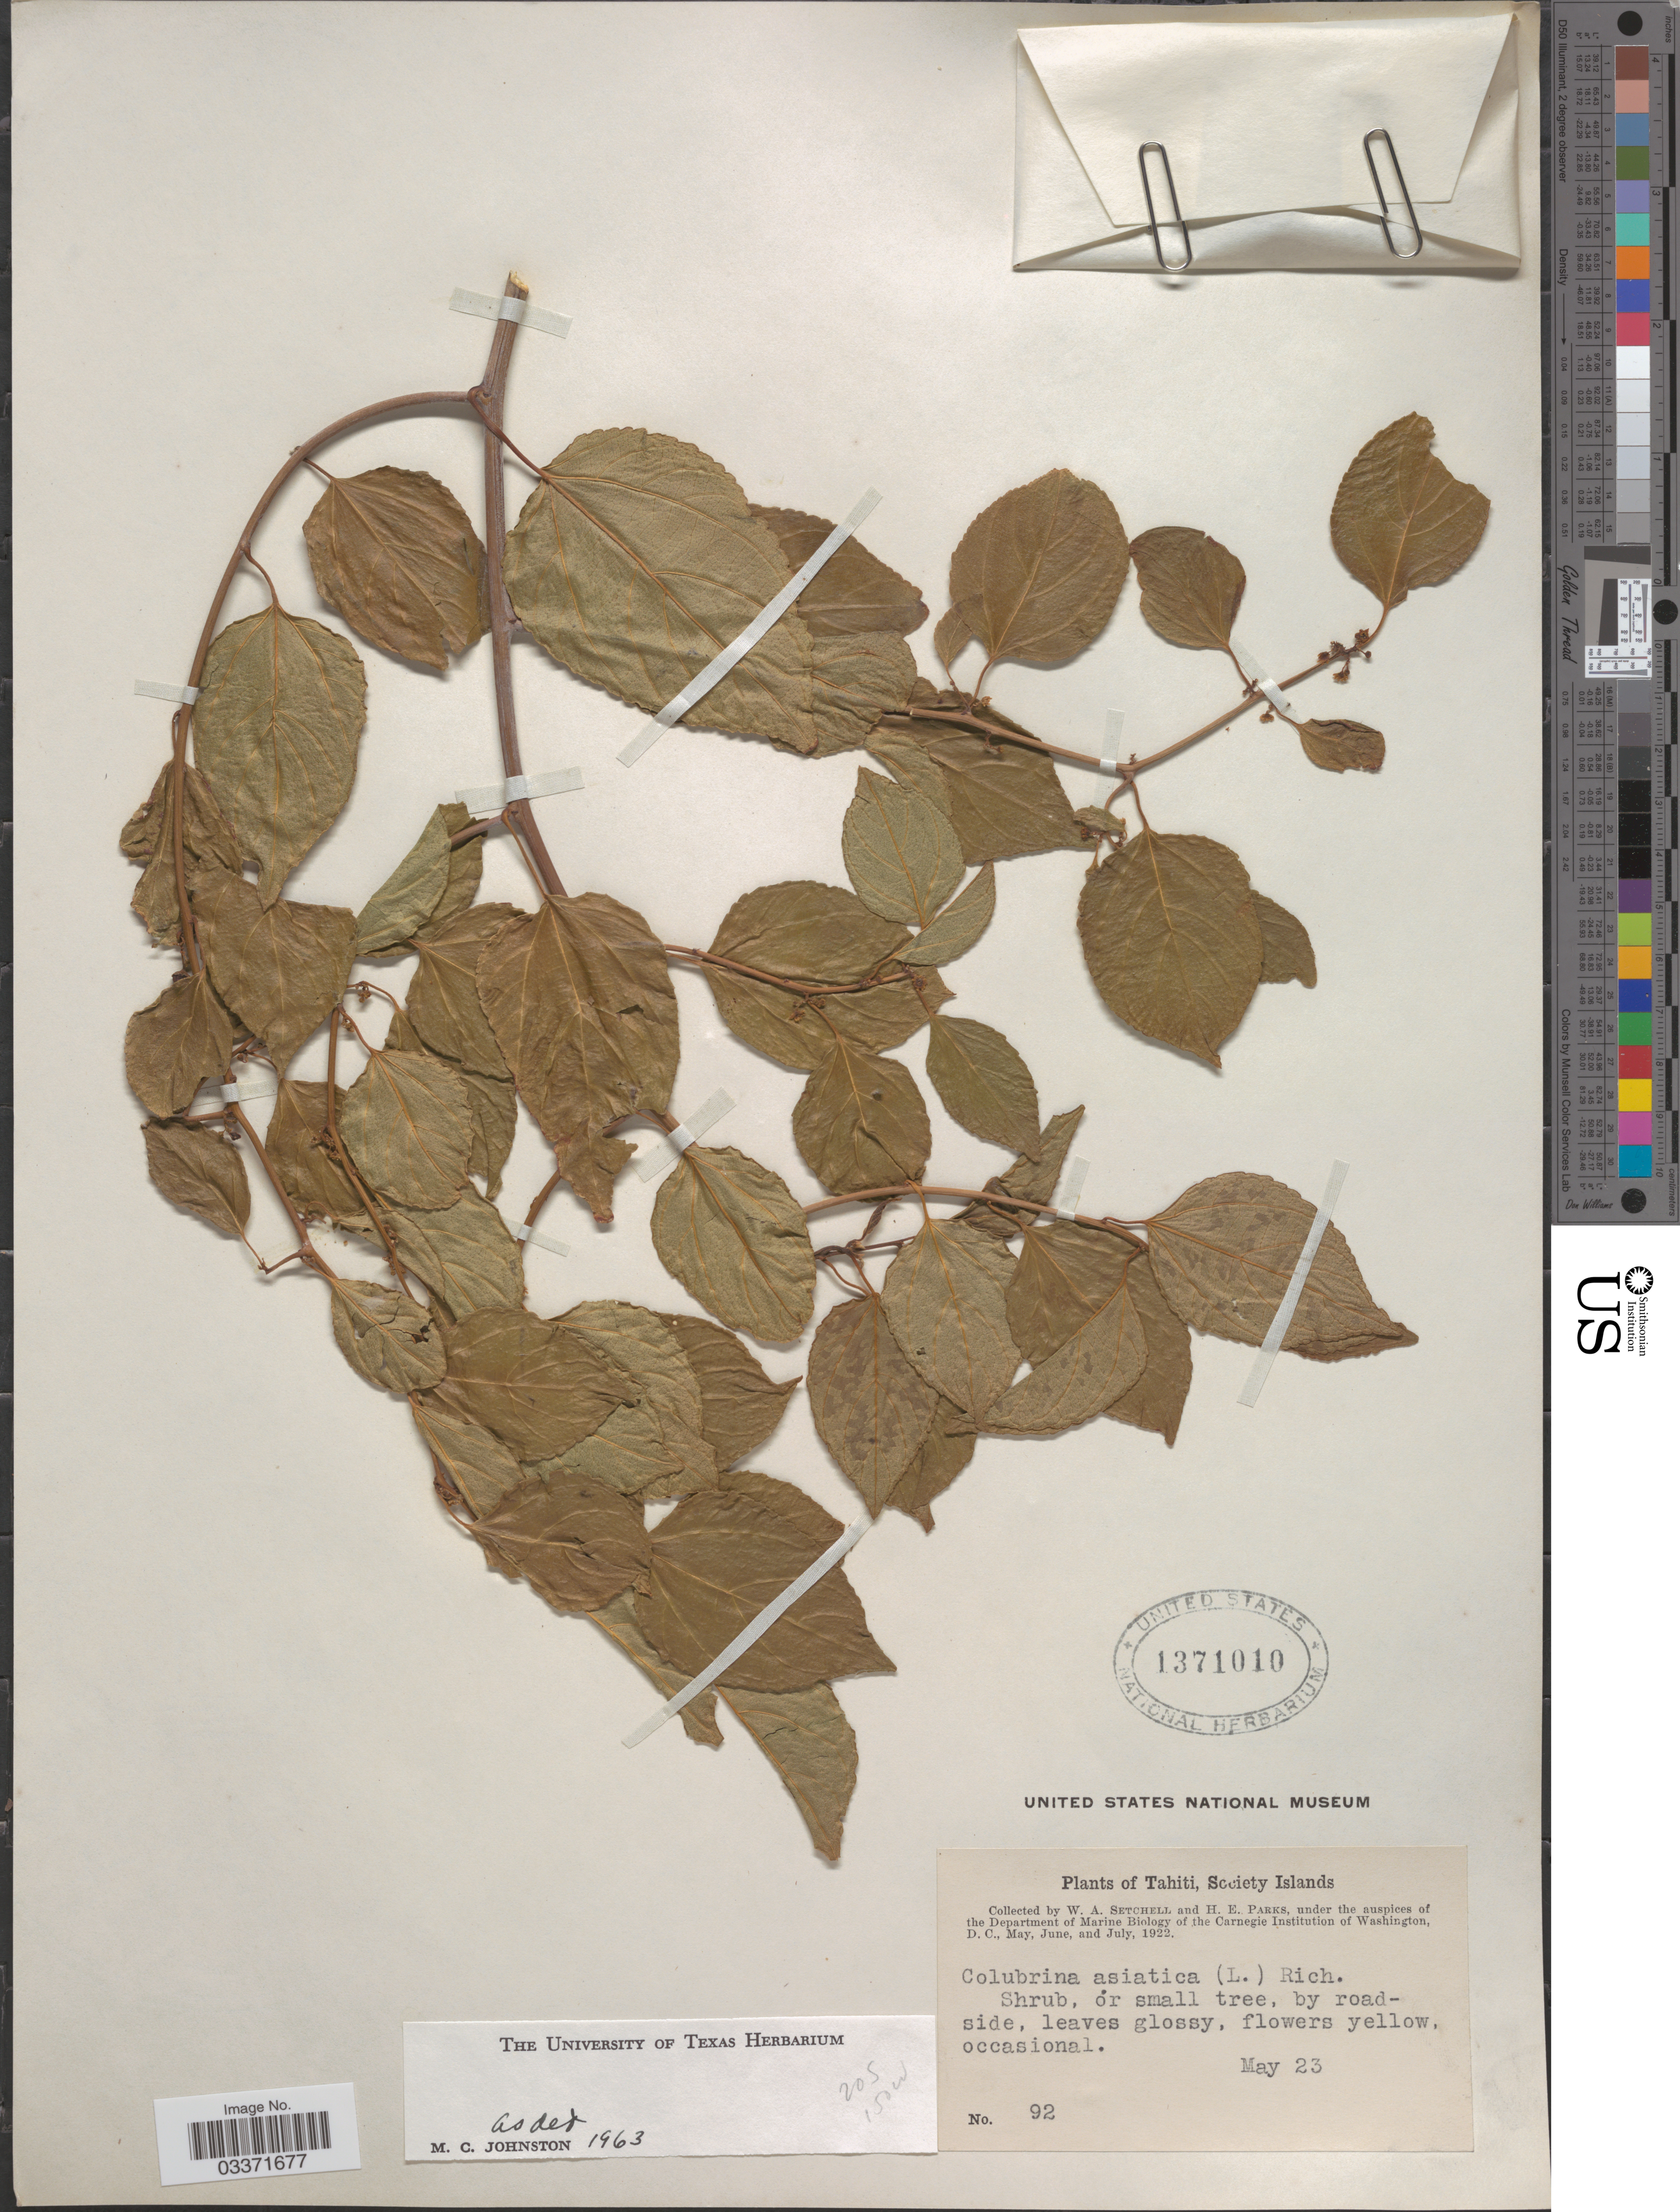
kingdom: Plantae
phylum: Tracheophyta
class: Magnoliopsida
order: Rosales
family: Rhamnaceae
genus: Colubrina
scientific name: Colubrina asiatica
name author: (L.) Brongn.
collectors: W. Setchell & H. E. Parks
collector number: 92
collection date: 1922-05-23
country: French Polynesia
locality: Tahiti, Society Islands.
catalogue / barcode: US 1371010